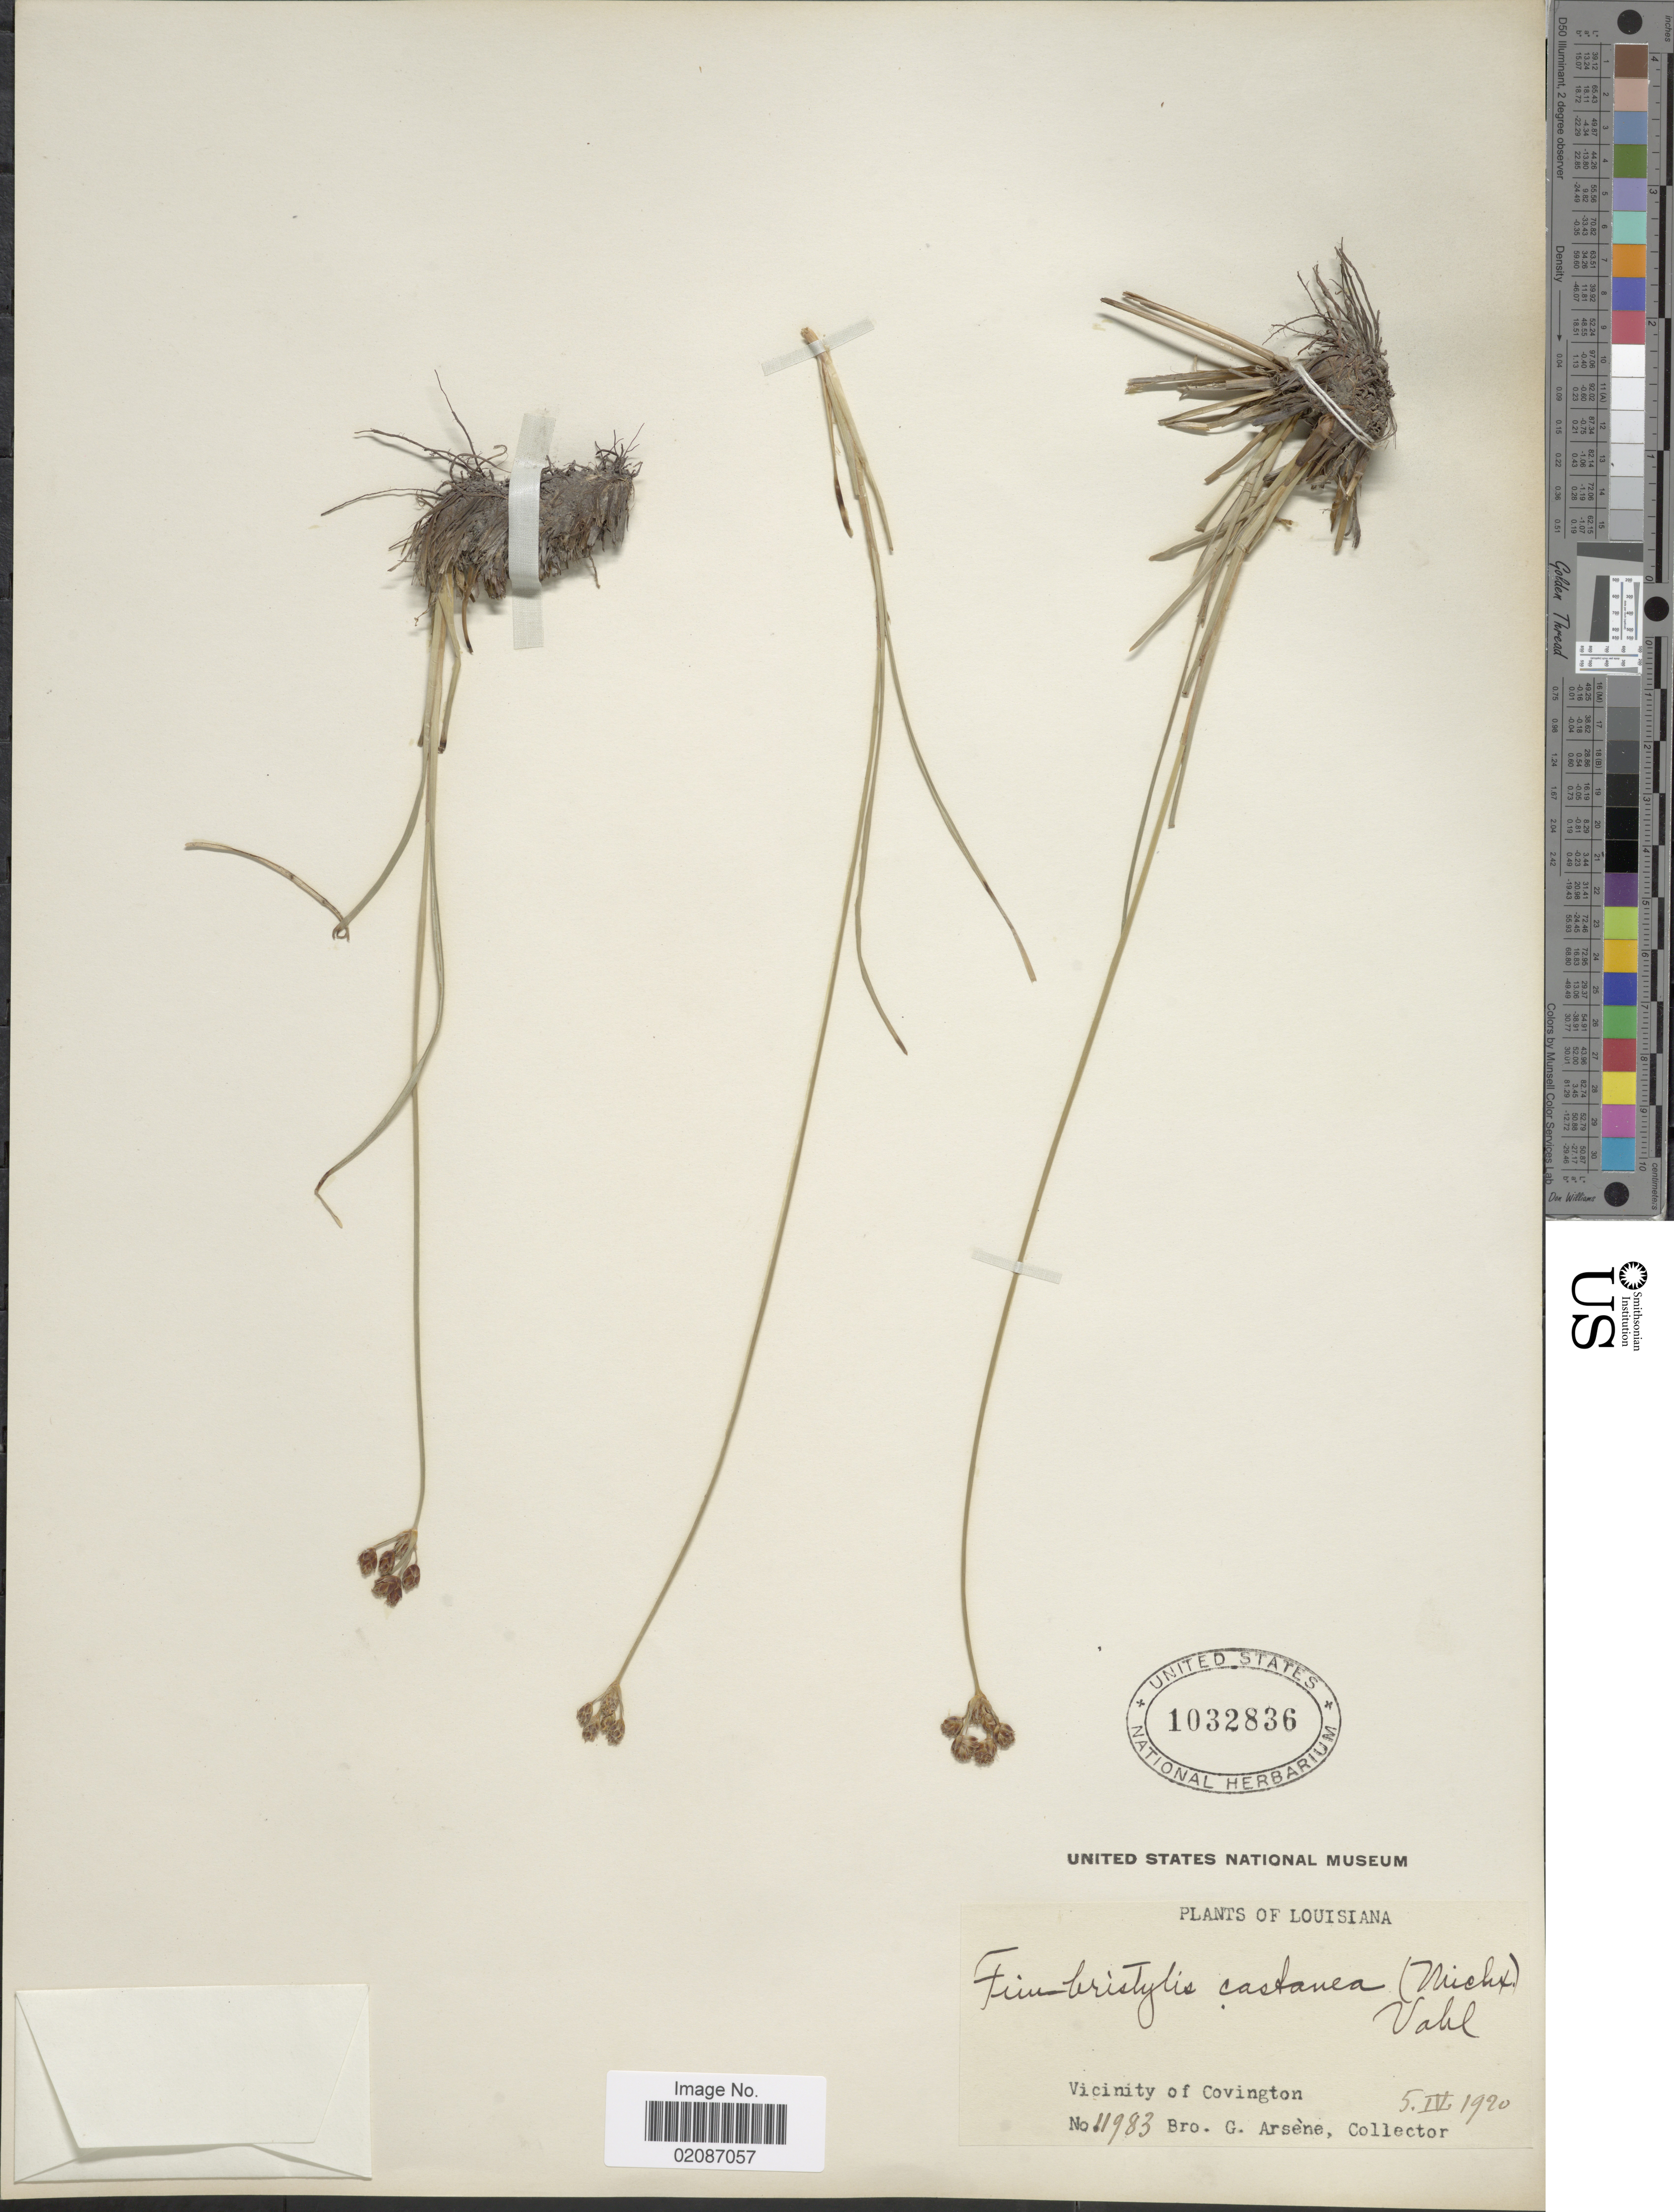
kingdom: Plantae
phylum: Tracheophyta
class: Liliopsida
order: Poales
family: Cyperaceae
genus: Fimbristylis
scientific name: Fimbristylis spadicea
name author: (L.) Vahl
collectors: Bro. G. Arsène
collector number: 11983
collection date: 1920-04-05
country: United States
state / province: Louisiana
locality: Vicinity of Covington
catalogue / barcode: US 1032836